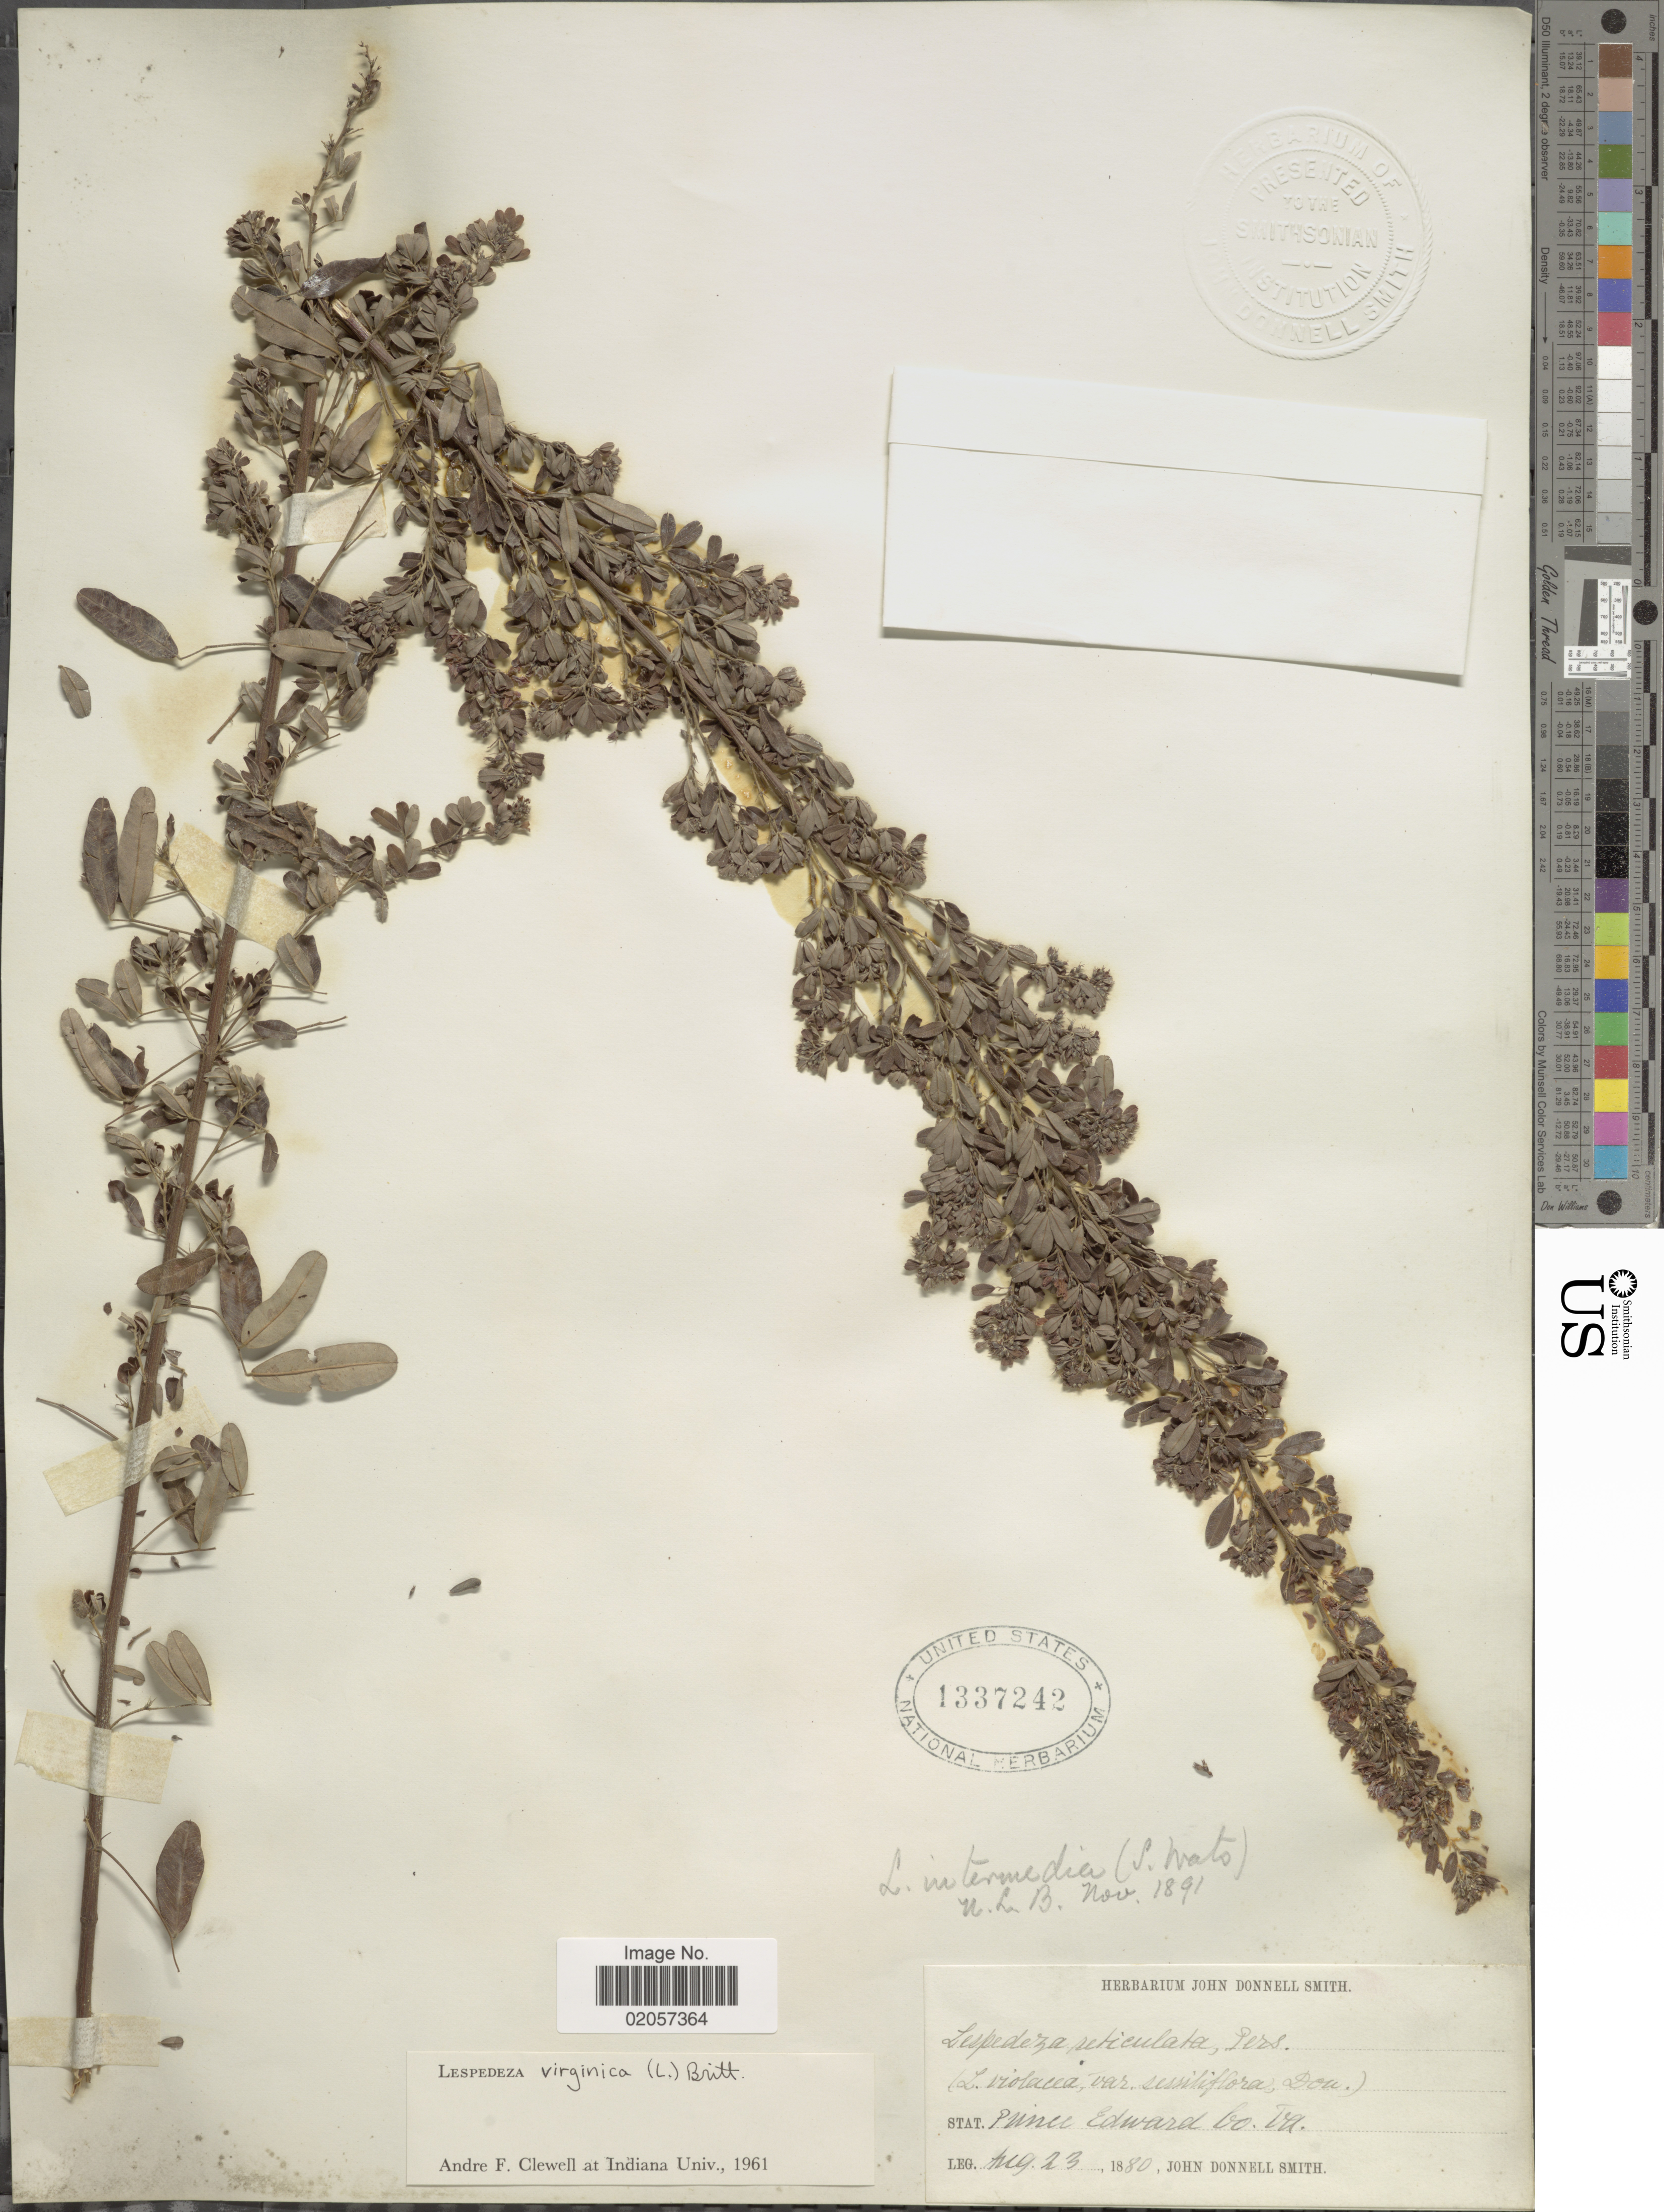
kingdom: Plantae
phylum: Tracheophyta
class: Magnoliopsida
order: Fabales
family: Fabaceae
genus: Lespedeza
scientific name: Lespedeza virginica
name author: (L.) Britton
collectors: J. Donnell Smith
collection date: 1880-08-23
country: United States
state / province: Virginia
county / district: Prince Edward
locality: Prince Edward Co. Va.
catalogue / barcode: US 1337242